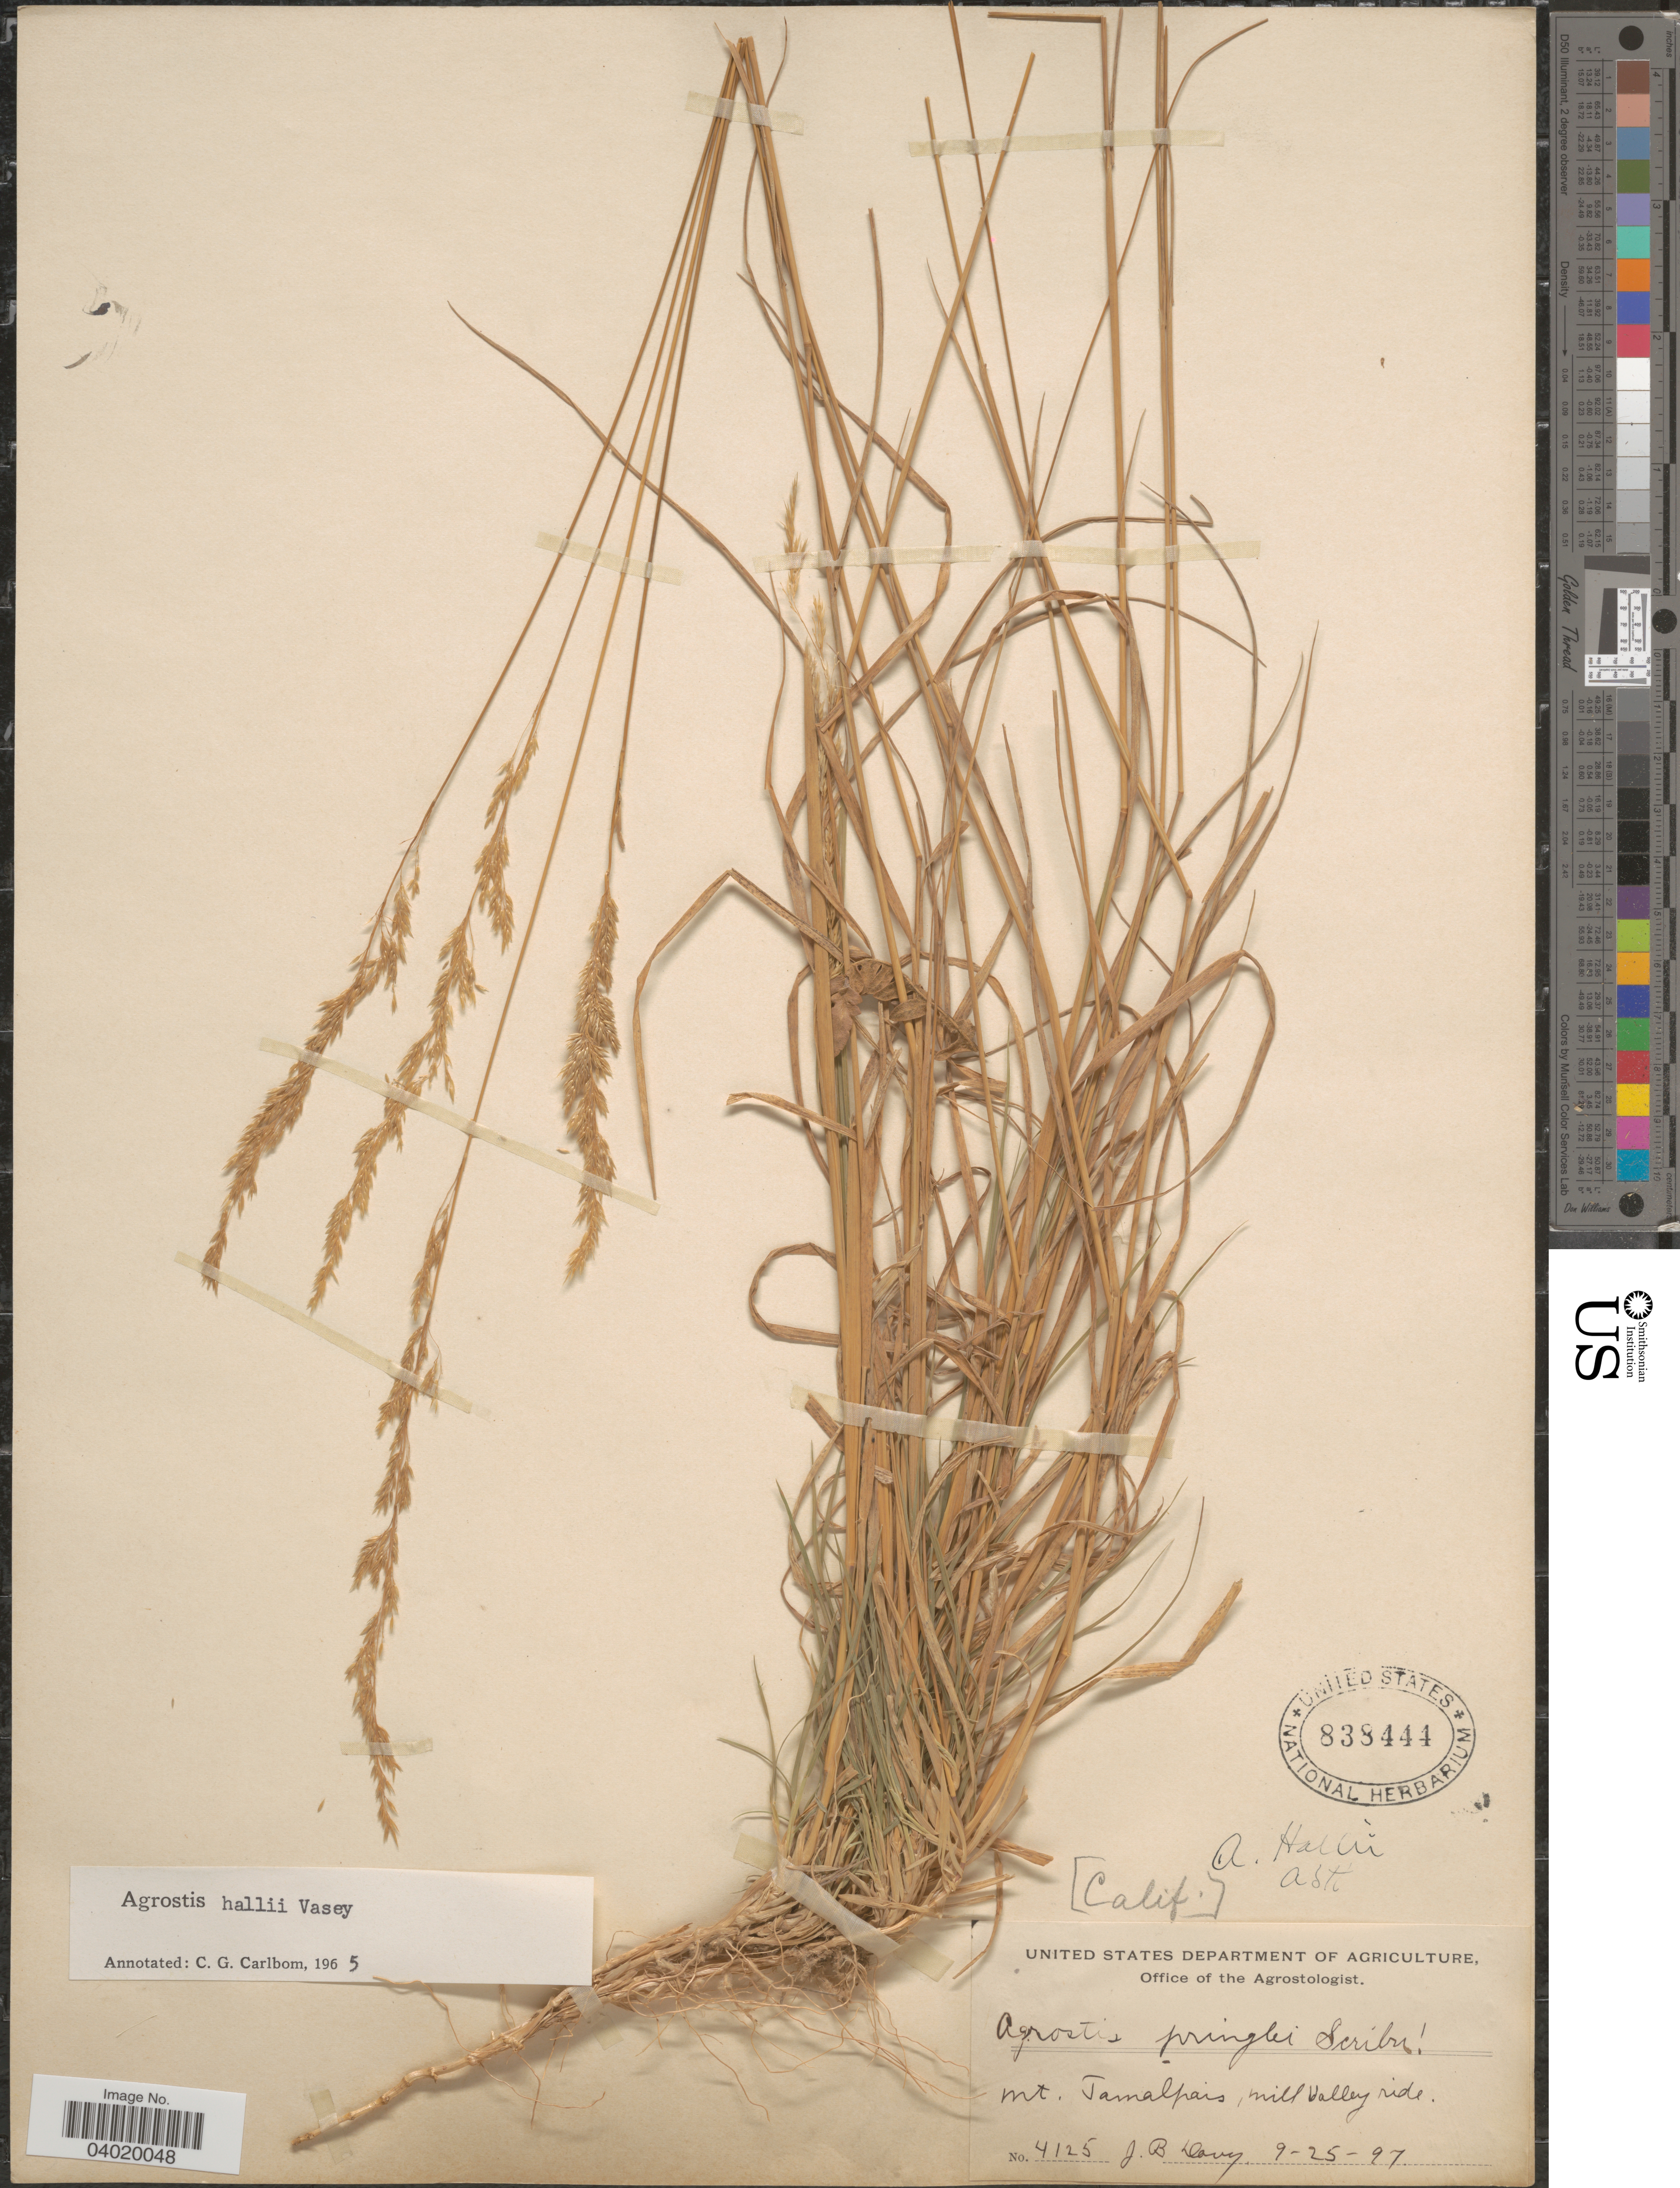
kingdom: Plantae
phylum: Tracheophyta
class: Liliopsida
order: Poales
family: Poaceae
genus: Agrostis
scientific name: Agrostis hallii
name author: Vasey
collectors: J. Burtt Davy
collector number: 4125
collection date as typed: Transcribed d/m/y: 25/9/97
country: United States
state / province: California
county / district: Marin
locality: Mt. Tamalpais, Mill Valley ride.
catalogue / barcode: US 838444